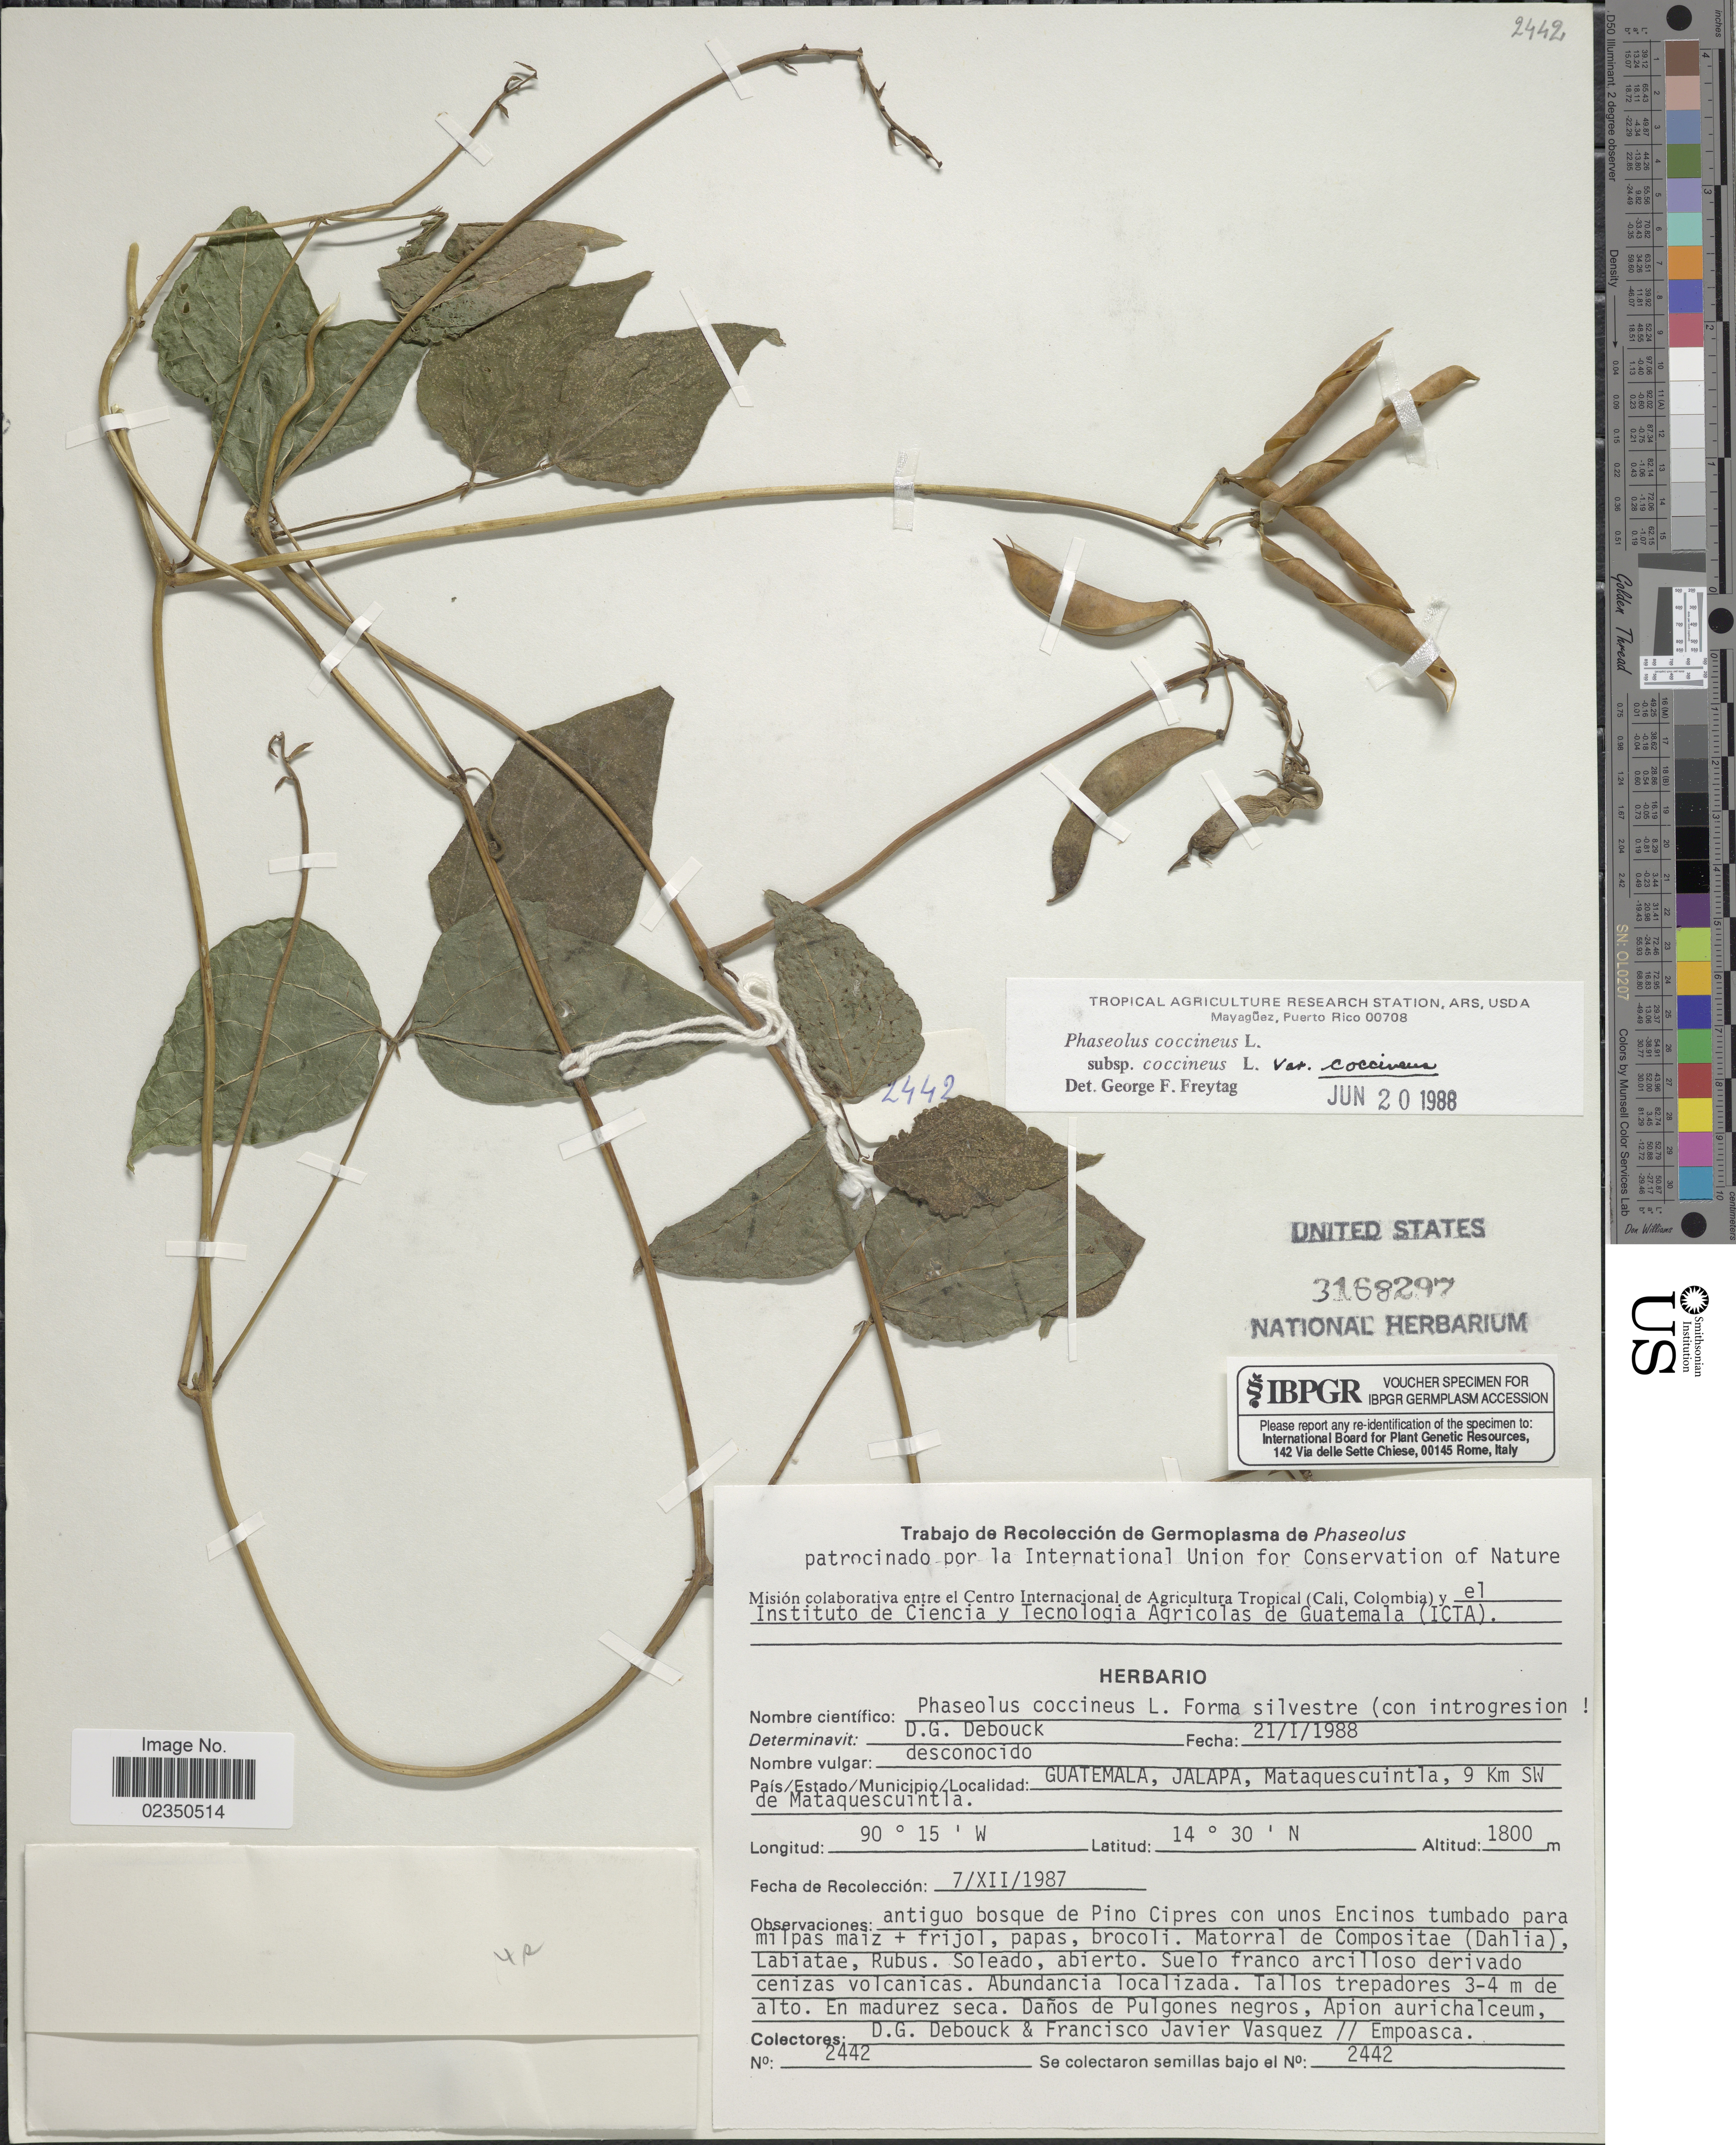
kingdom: Plantae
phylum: Tracheophyta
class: Magnoliopsida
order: Fabales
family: Fabaceae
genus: Phaseolus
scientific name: Phaseolus coccineus subsp. coccineus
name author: L.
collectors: D. Debouck & F. Javier Vasquez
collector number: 2442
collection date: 1987-12-07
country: Guatemala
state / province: Jalapa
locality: Mataquescuintla, 9 Km SW de Mataquescuintla.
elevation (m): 1800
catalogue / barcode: US 3168297